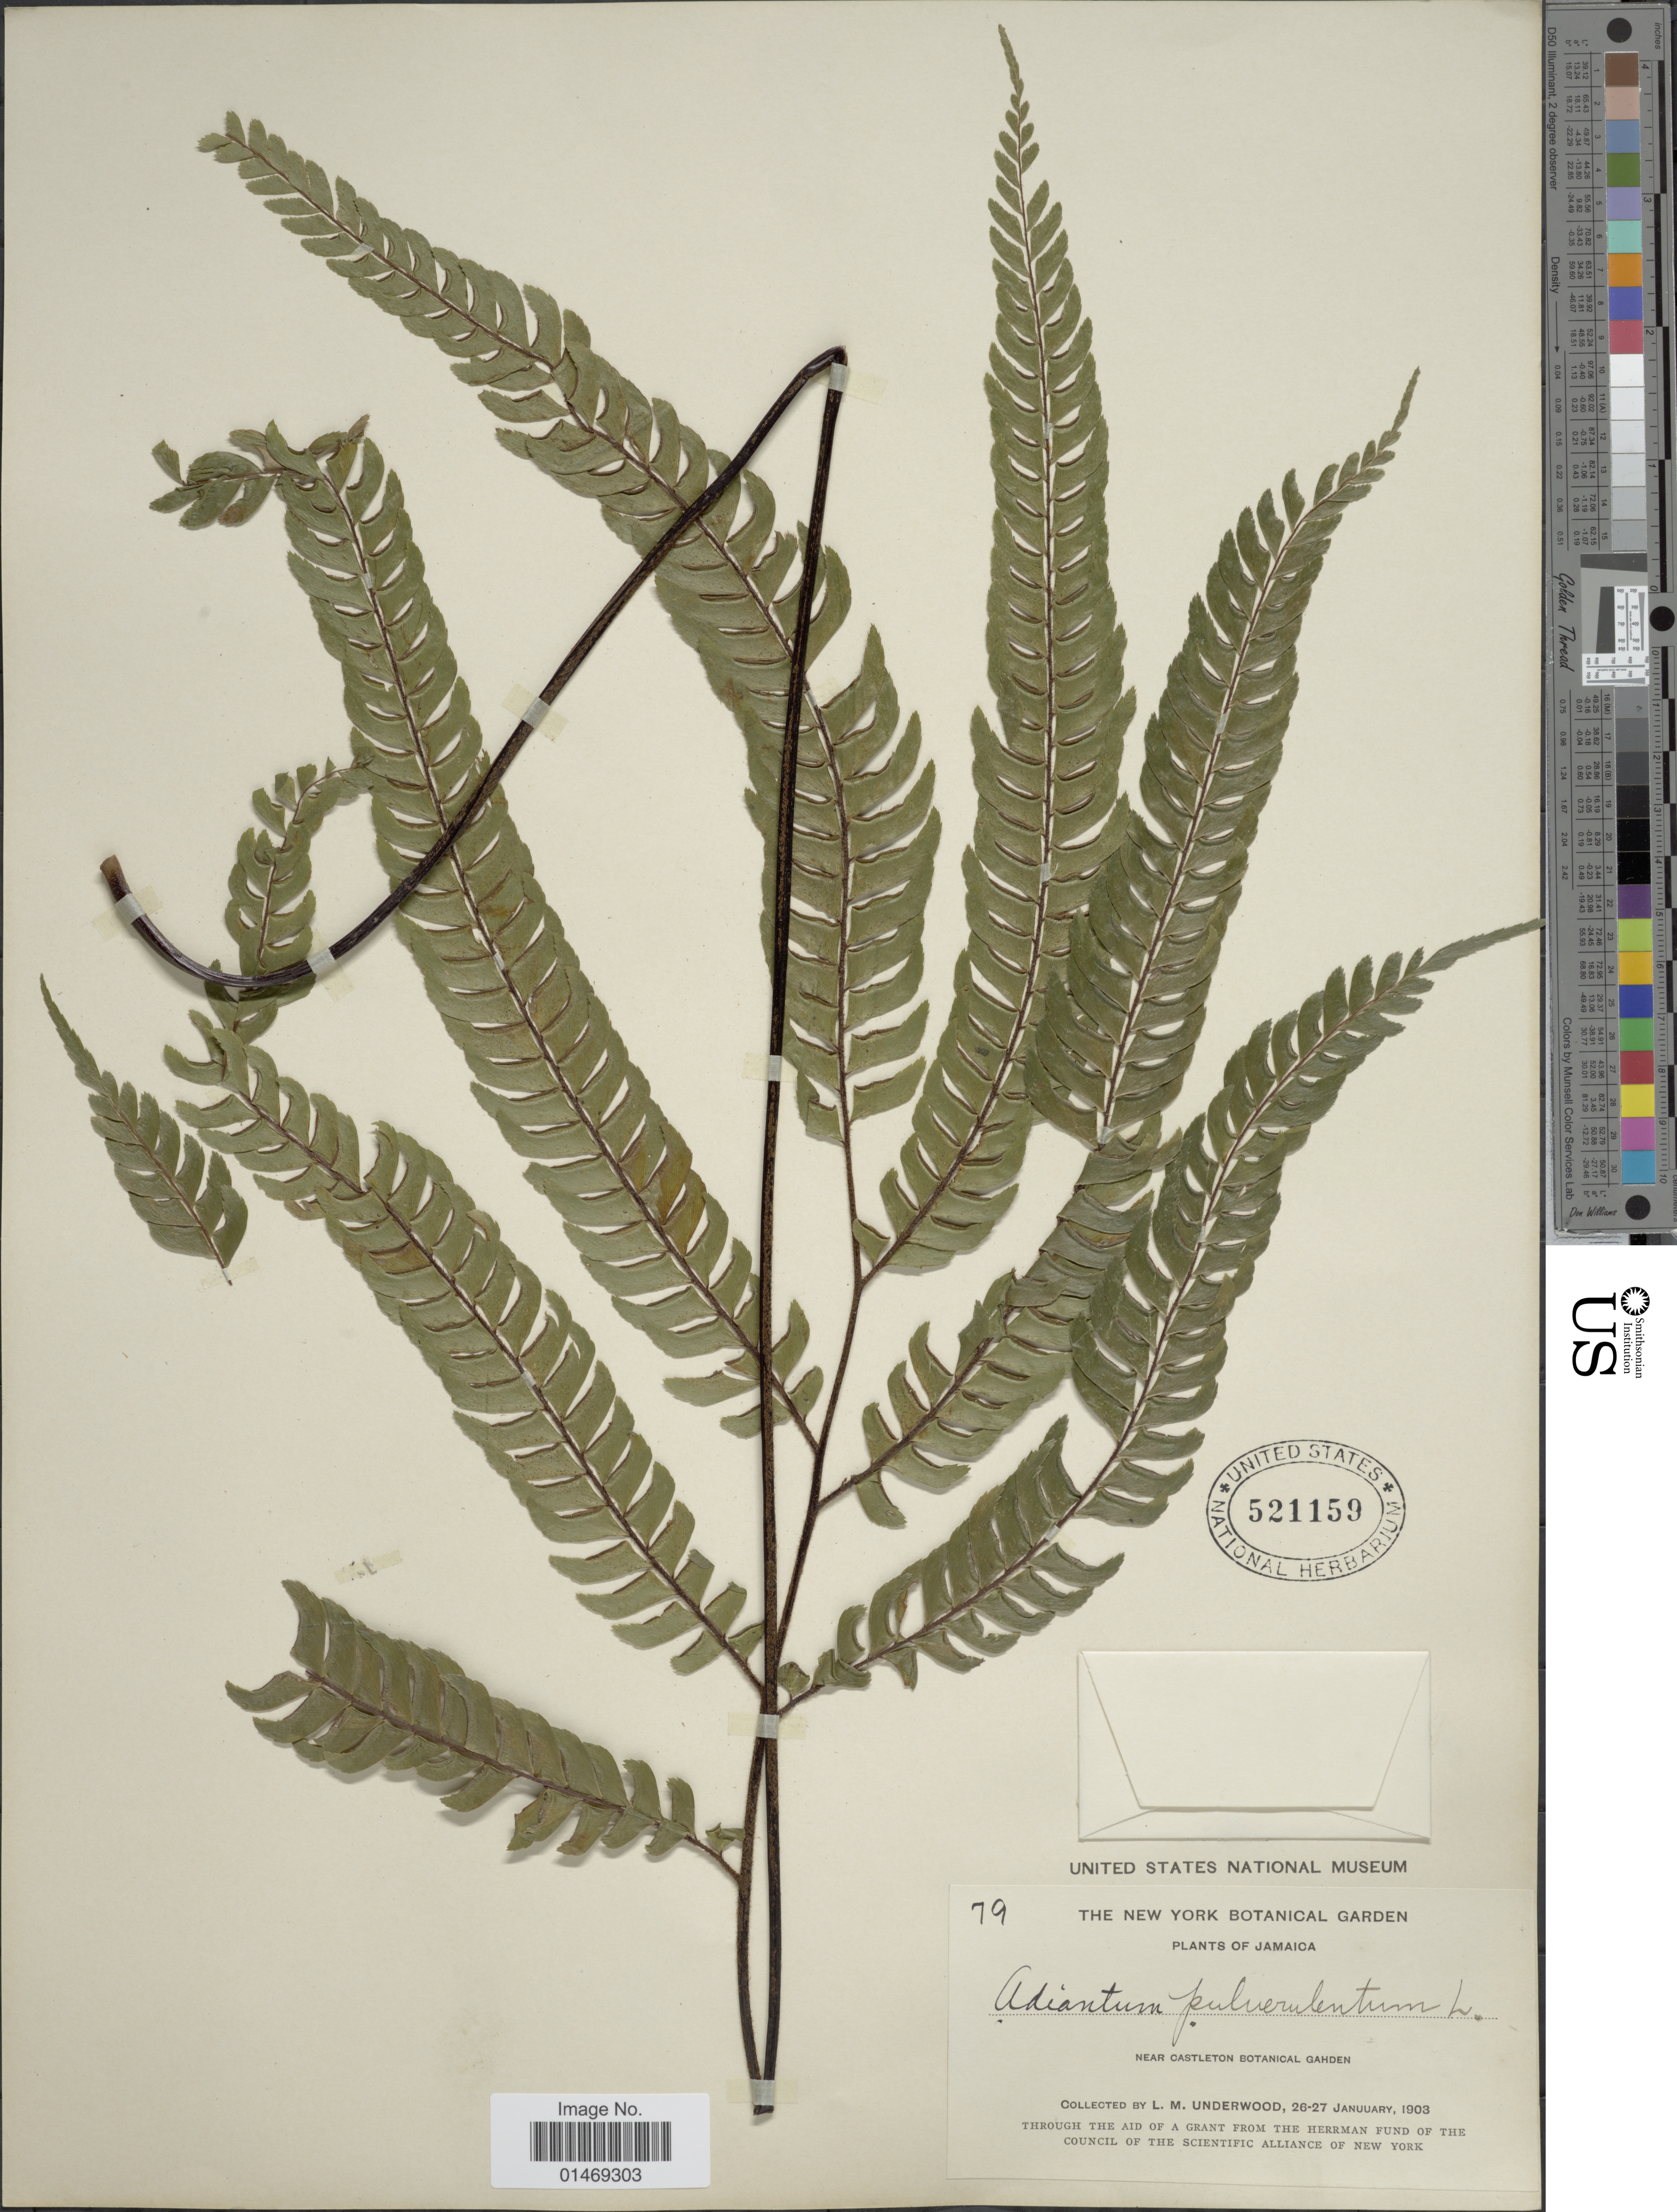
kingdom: Plantae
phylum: Tracheophyta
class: Polypodiopsida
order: Polypodiales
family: Pteridaceae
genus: Adiantum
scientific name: Adiantum pulverulentum var. caudatum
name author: Jenman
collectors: L. M. Underwood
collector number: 79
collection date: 1903-01-26/1903-01-27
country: Jamaica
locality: Near Castleton Botanical Gahden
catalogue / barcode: US 521159